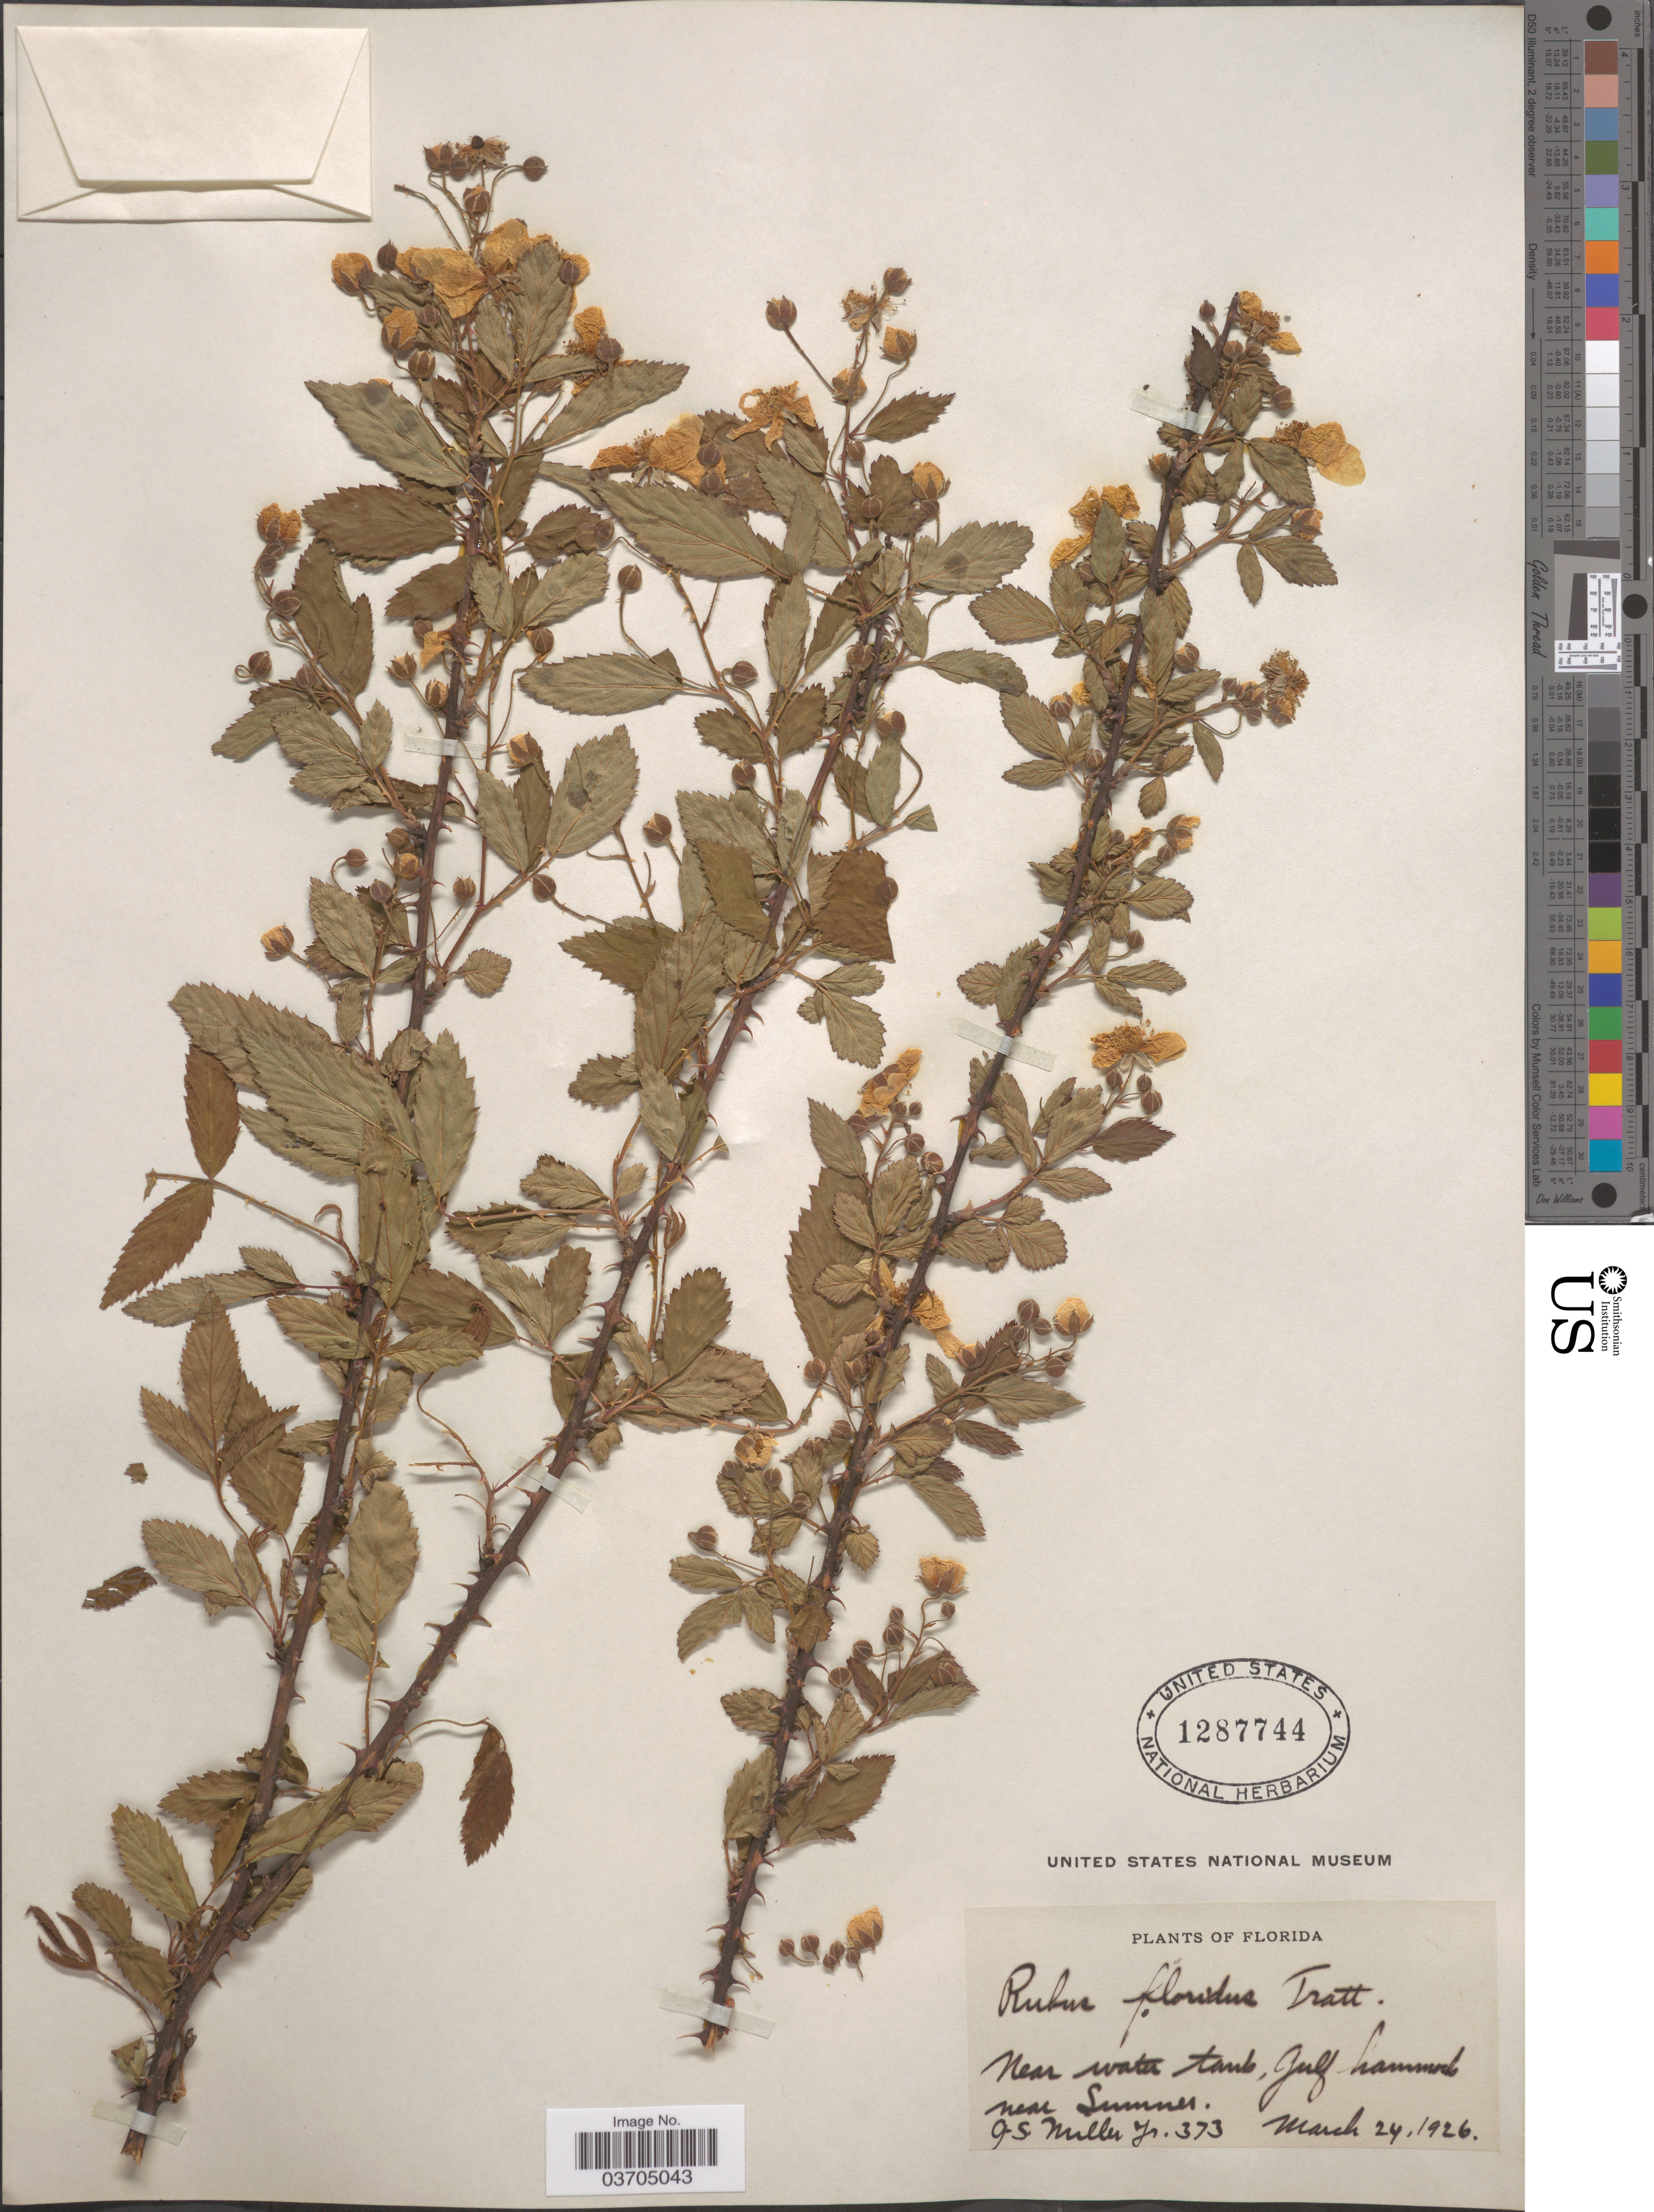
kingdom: Plantae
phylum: Tracheophyta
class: Magnoliopsida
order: Rosales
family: Rosaceae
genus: Rubus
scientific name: Rubus floridus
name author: Tratt.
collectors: G. S. Miller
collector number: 373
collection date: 1926-03-24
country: United States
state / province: Florida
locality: Near water tank, Gulf hammock, near Sumnesr.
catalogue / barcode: US 1287744